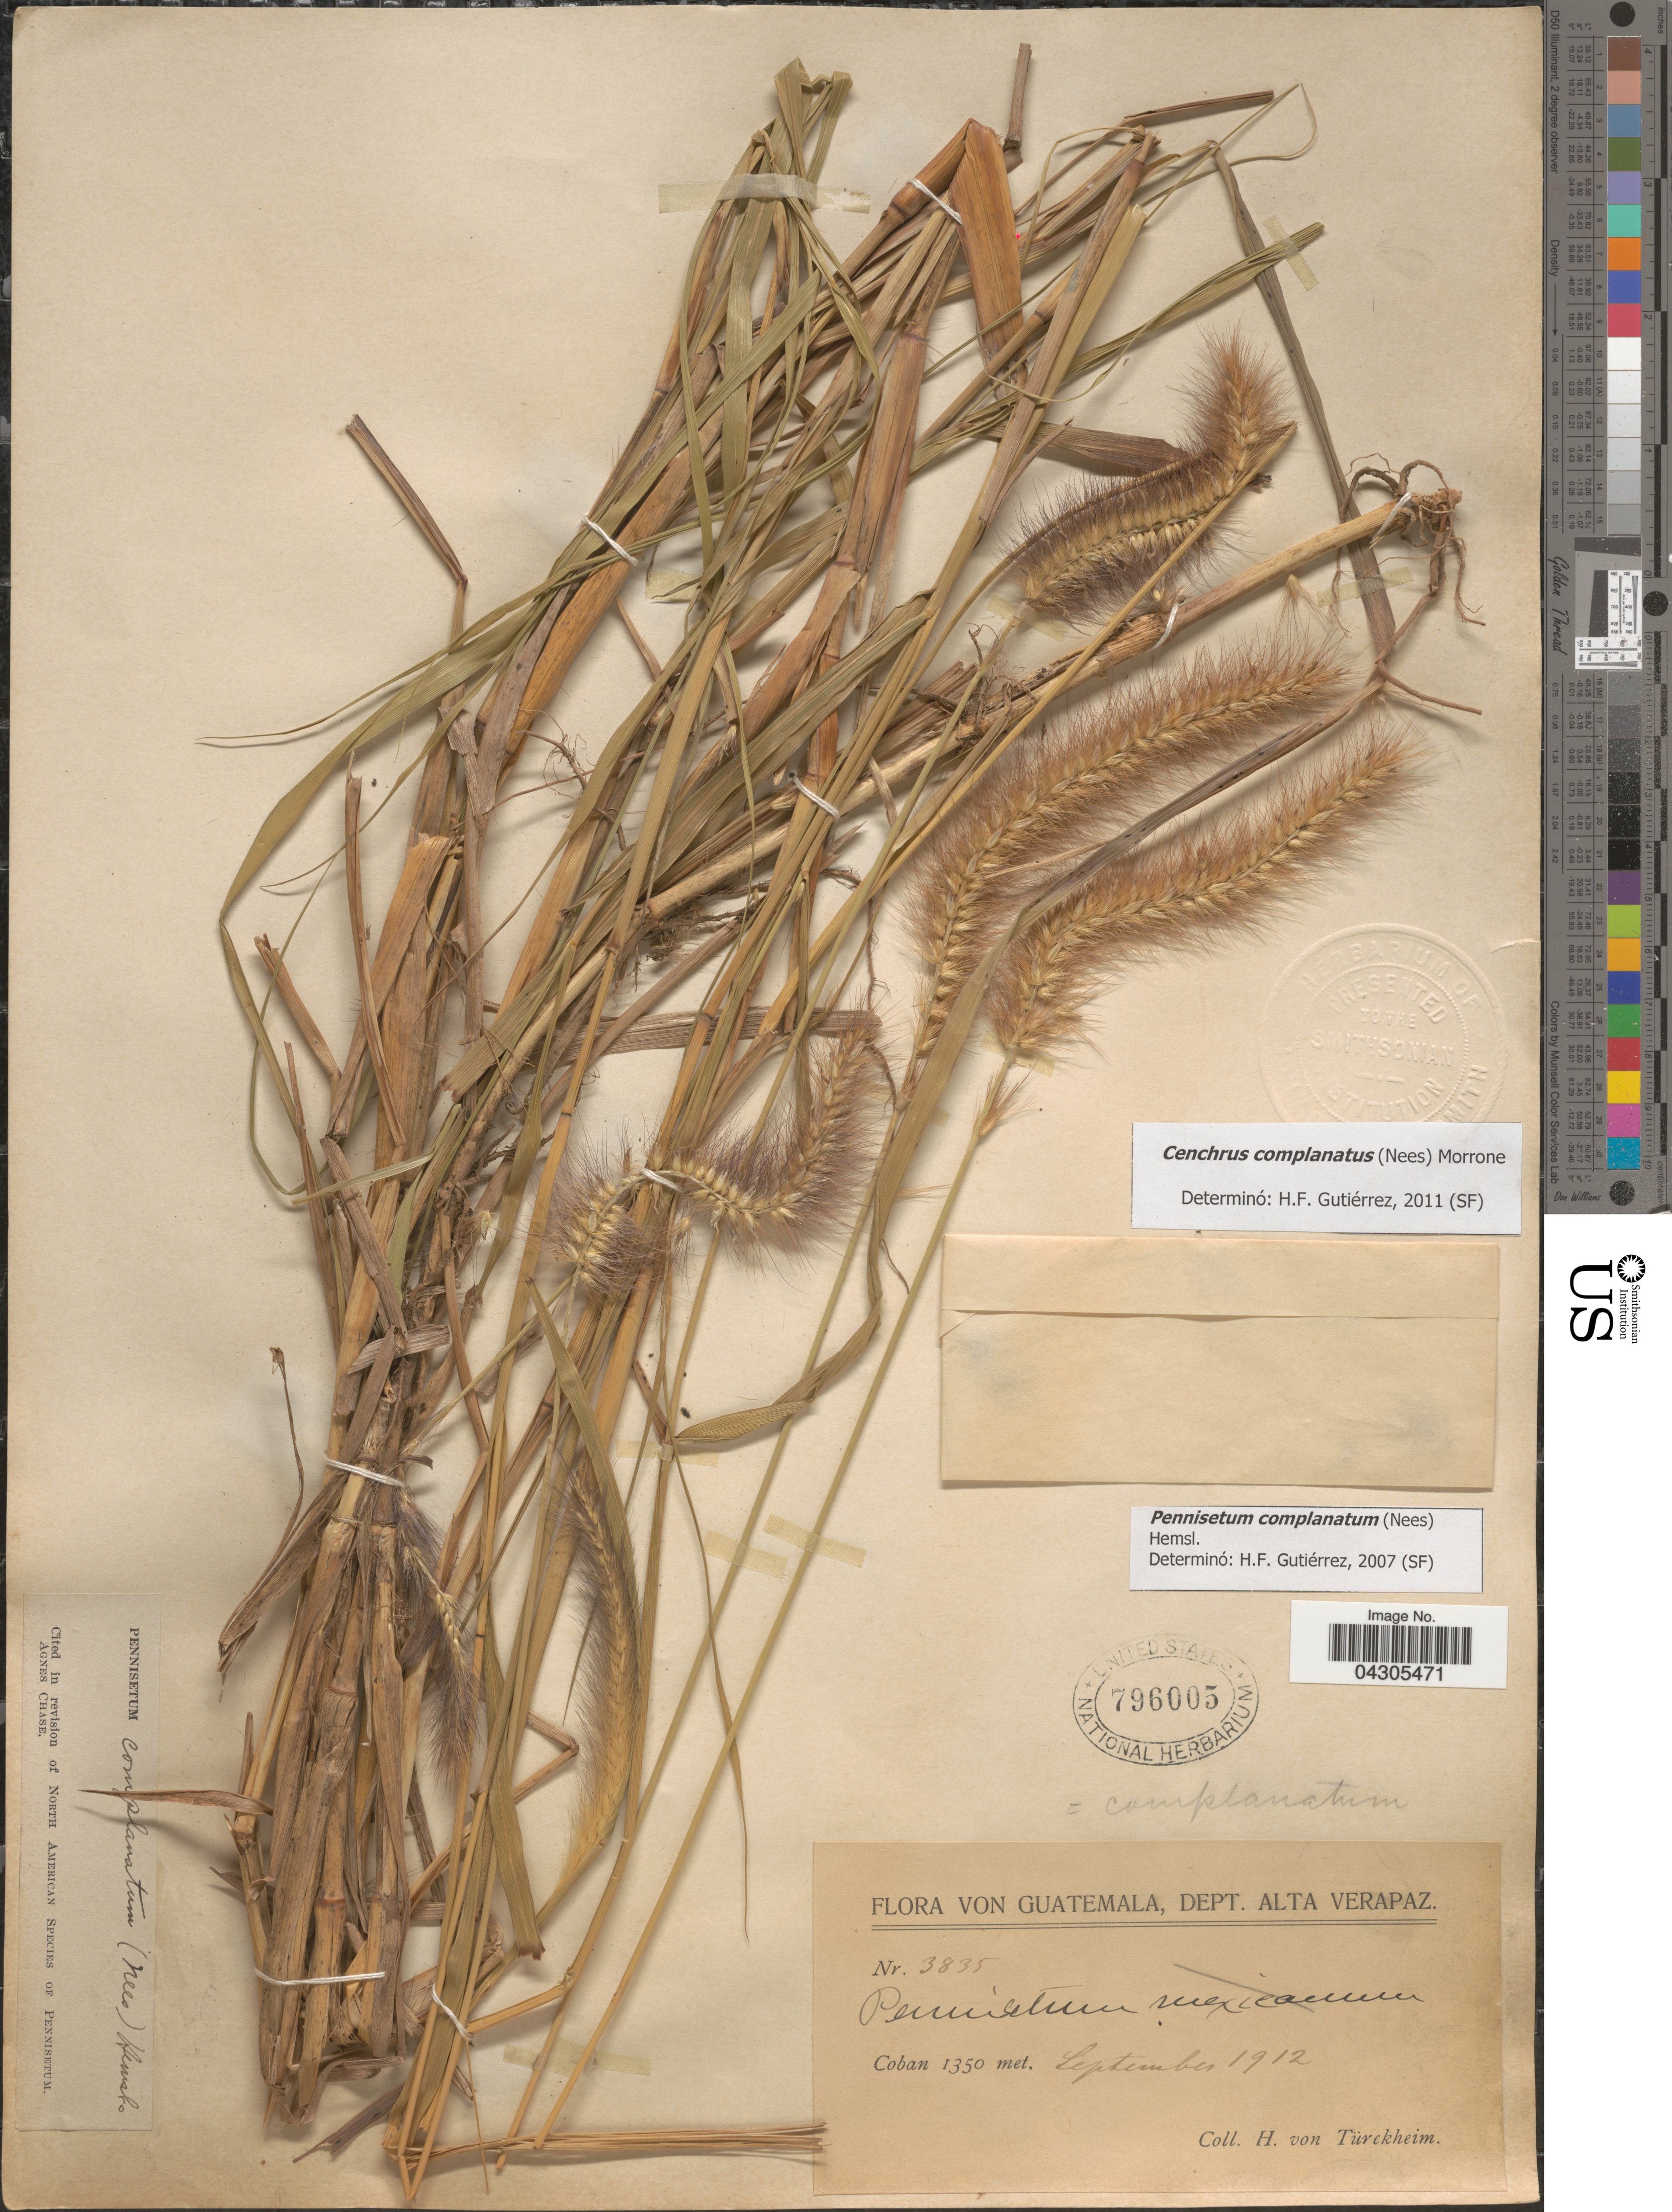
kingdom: Plantae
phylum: Tracheophyta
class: Liliopsida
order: Poales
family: Poaceae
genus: Cenchrus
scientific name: Cenchrus complanatus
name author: (Nees) Morrone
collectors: H. von Türckheim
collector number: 3835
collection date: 1912-09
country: Guatemala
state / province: Alta Verapaz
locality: Dept. Alta Verapaz. Coban.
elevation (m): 1350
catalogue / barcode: US 796005